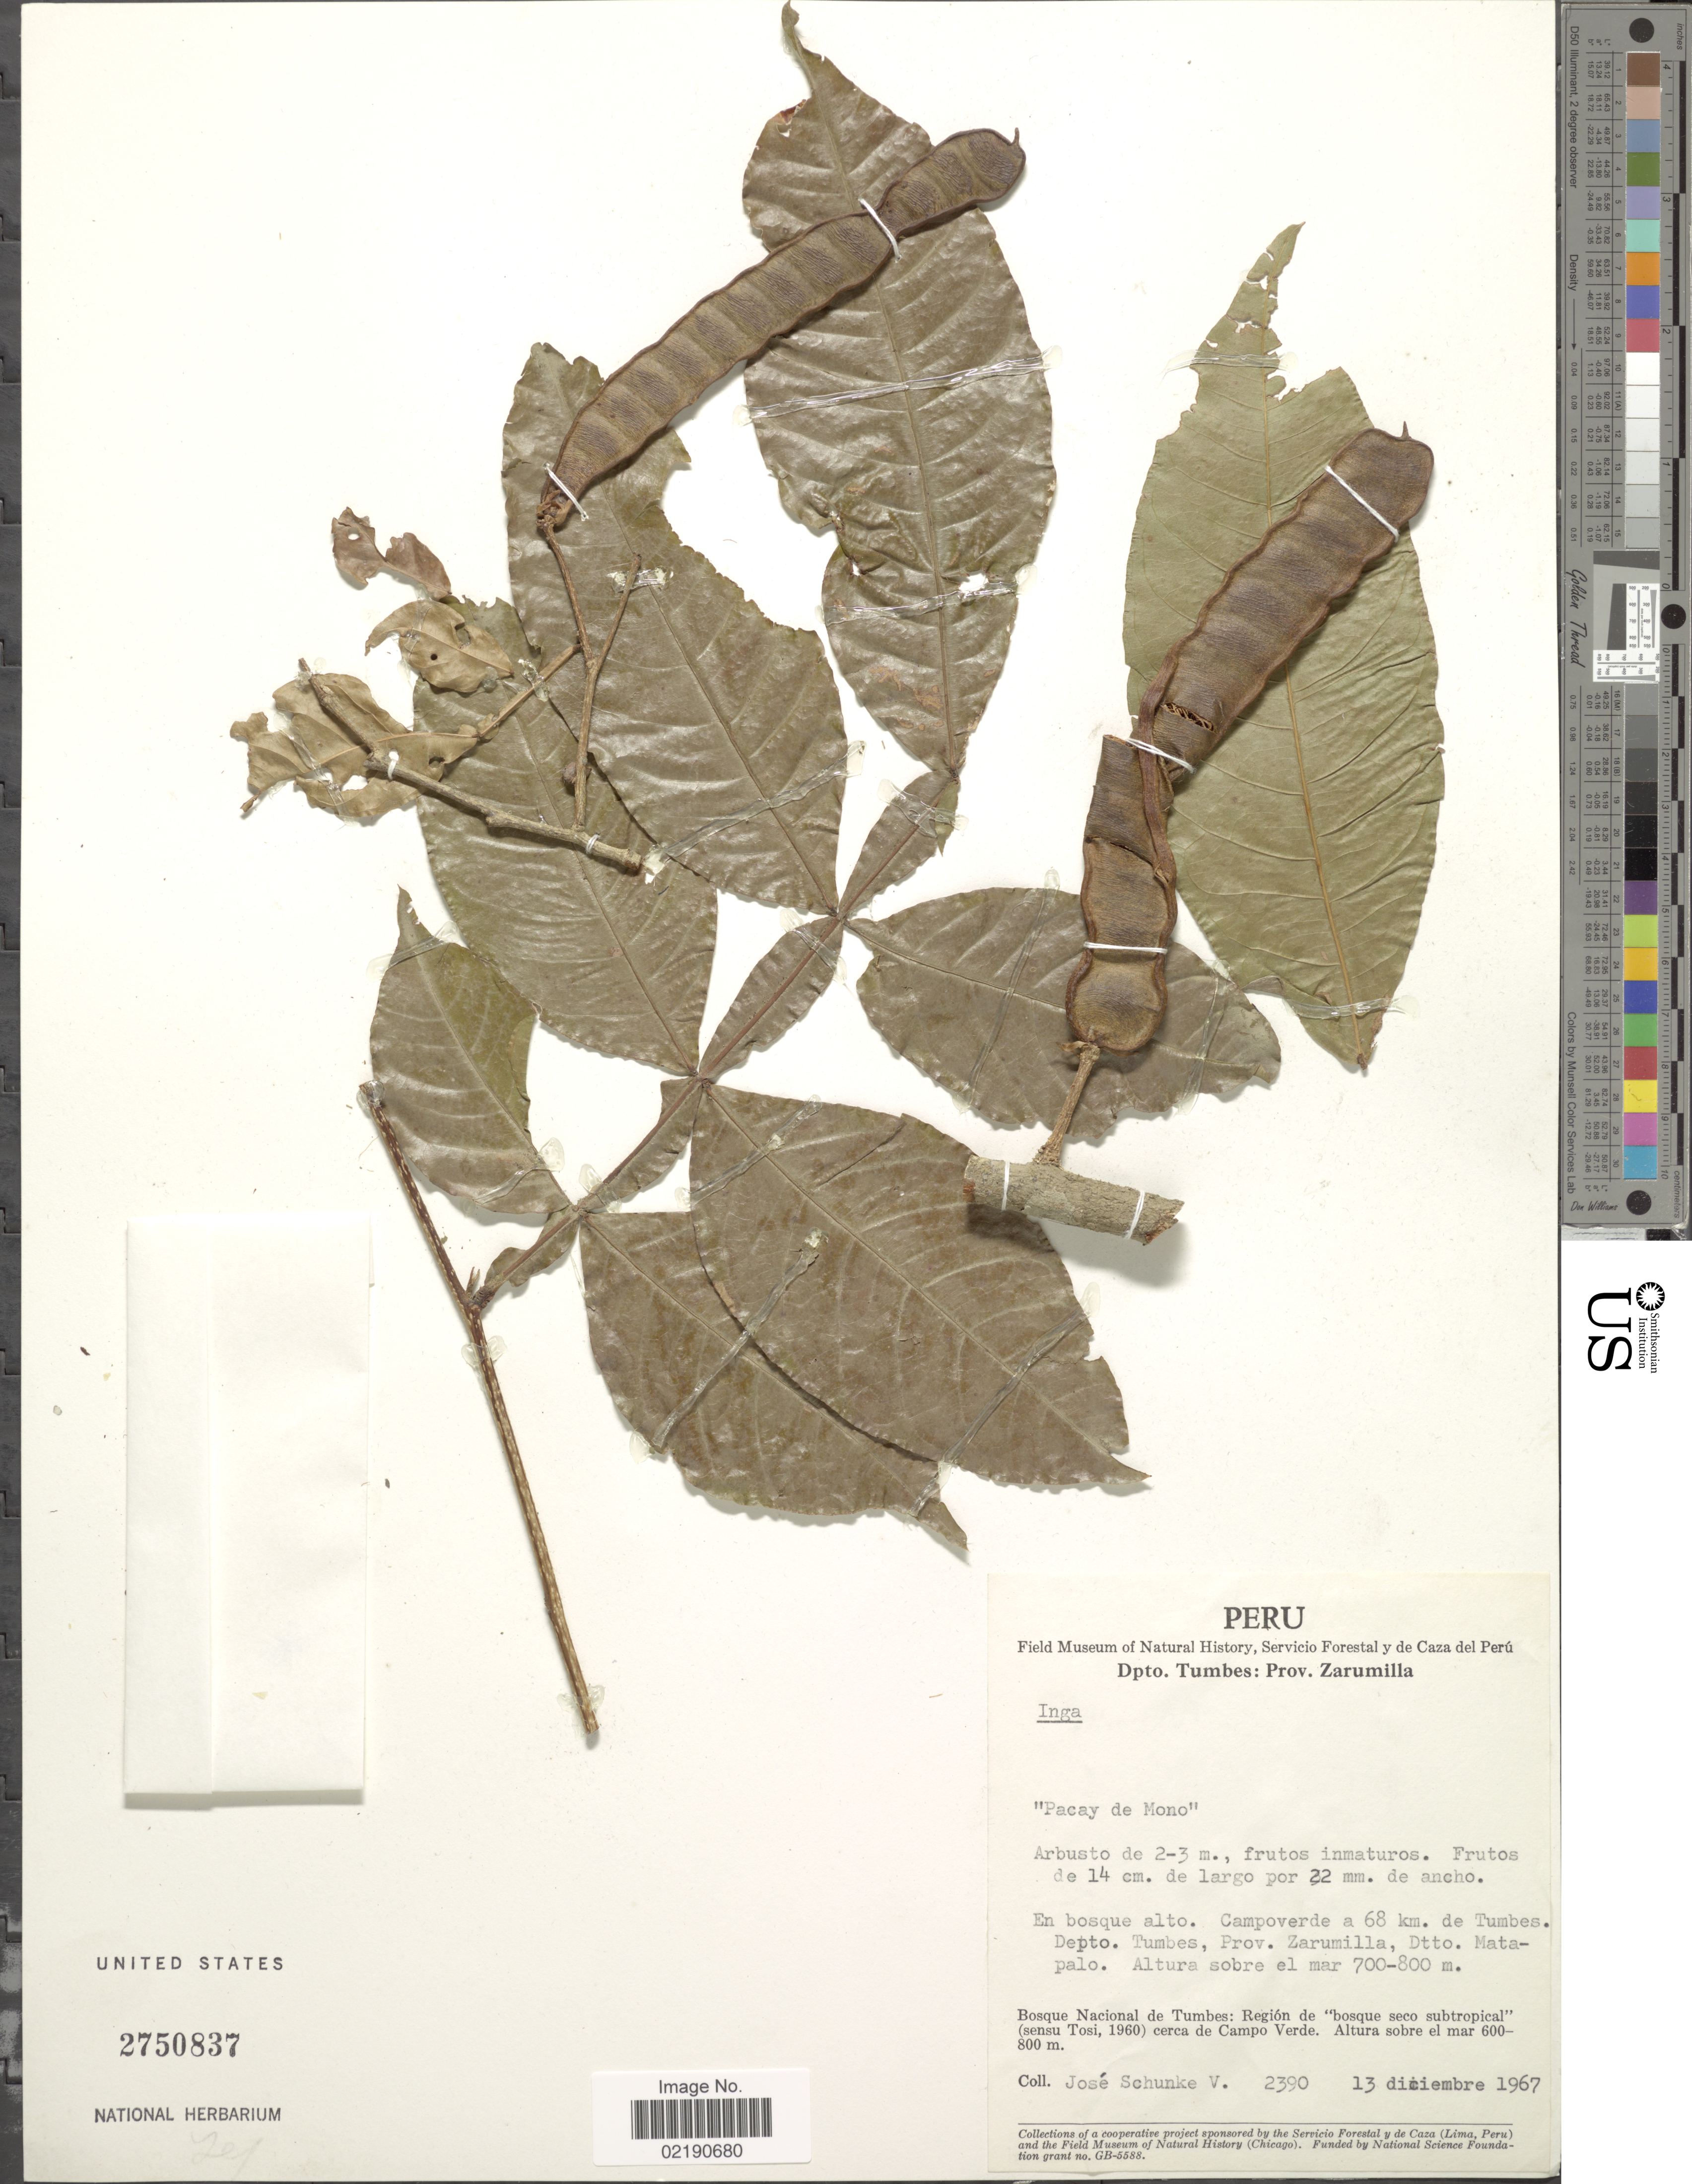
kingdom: Plantae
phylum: Tracheophyta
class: Magnoliopsida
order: Fabales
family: Fabaceae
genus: Inga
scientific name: Inga sp.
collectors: J. Schunke Vigo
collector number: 2390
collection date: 1967-12-13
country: Peru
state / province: Tumbes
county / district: Zarumilla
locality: Prov. Zarumilla, Campoverde a 68 km de Tumbes, Depto. Tumbes, Prov. Zarumilla, Dtto. Matapalo, Bosque Nacional de Tumbes, Region de bosque seco subtropical (sesu Tosi), cerca de Campo Verde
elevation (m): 600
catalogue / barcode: US 2750837